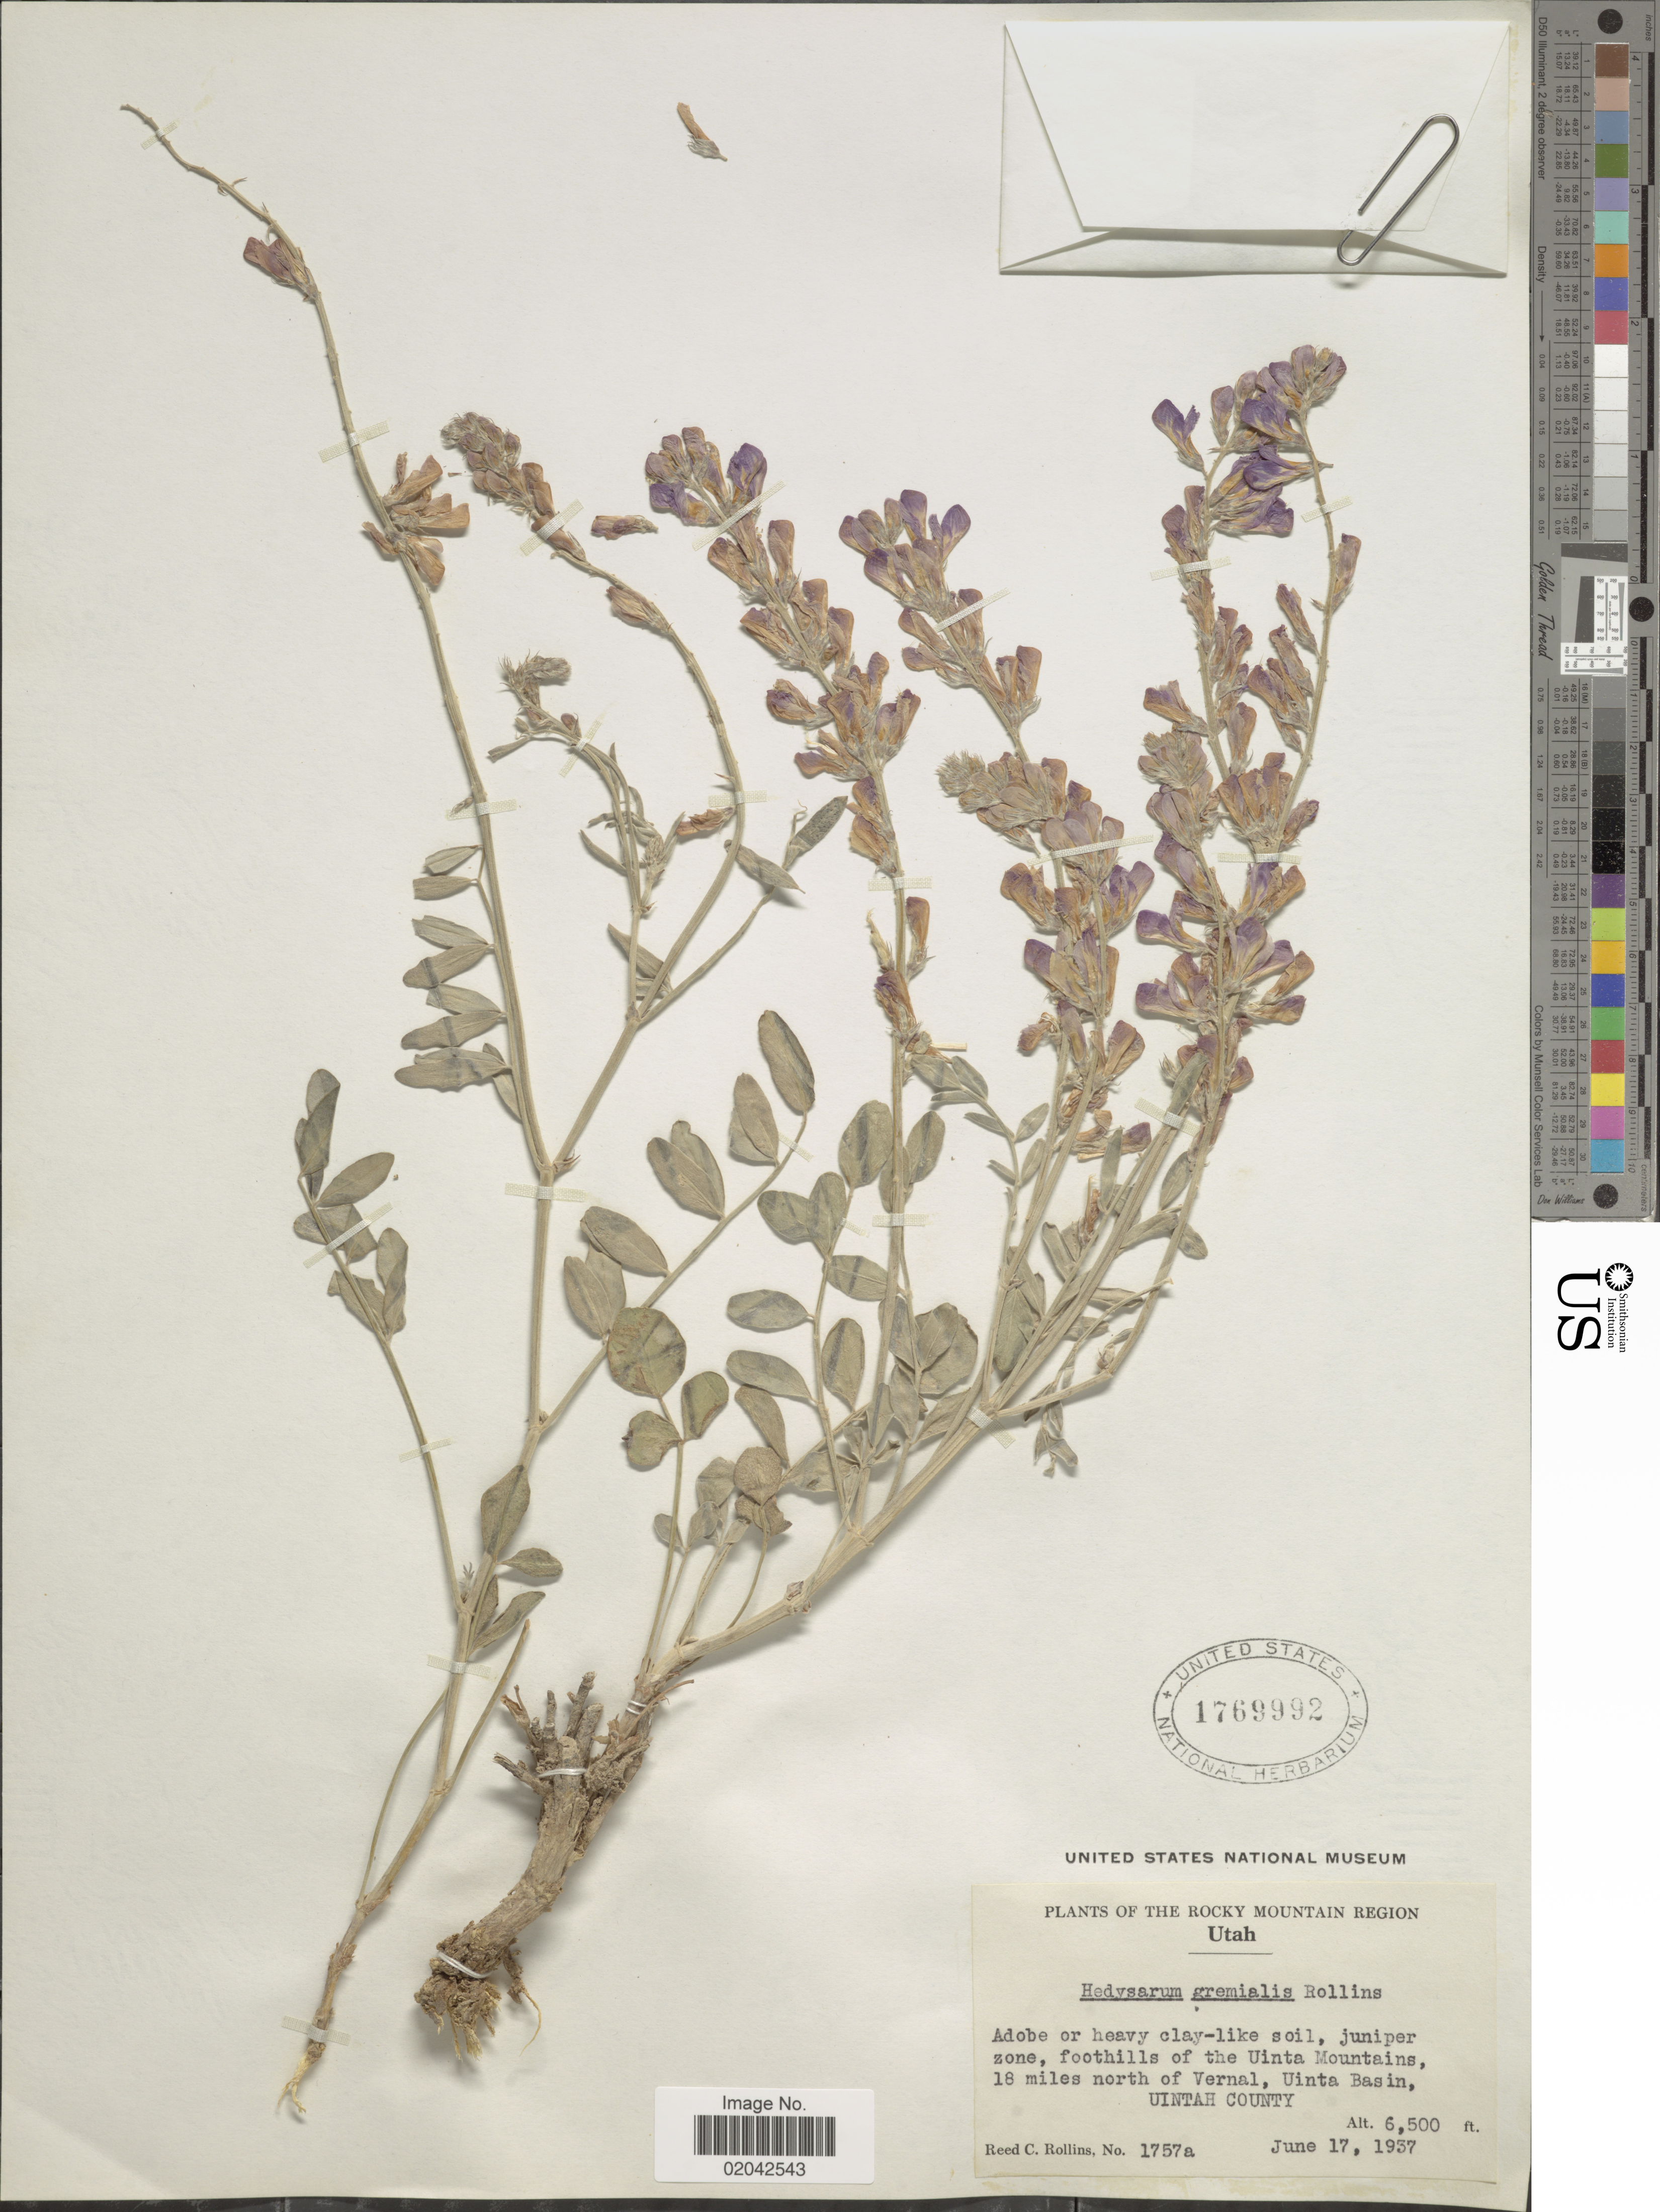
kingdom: Plantae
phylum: Tracheophyta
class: Magnoliopsida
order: Fabales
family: Fabaceae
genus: Hedysarum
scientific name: Hedysarum gremiale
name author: Rollins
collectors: R. Collins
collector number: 1757a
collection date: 1937-06-17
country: United States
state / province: Utah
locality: The Rocky Mountains Region, juniper zone, foothills of the Uinta Mountains, 18 miles north of Vernal, Uinta Basin, Uintah County.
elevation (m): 1981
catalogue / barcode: US 1769992